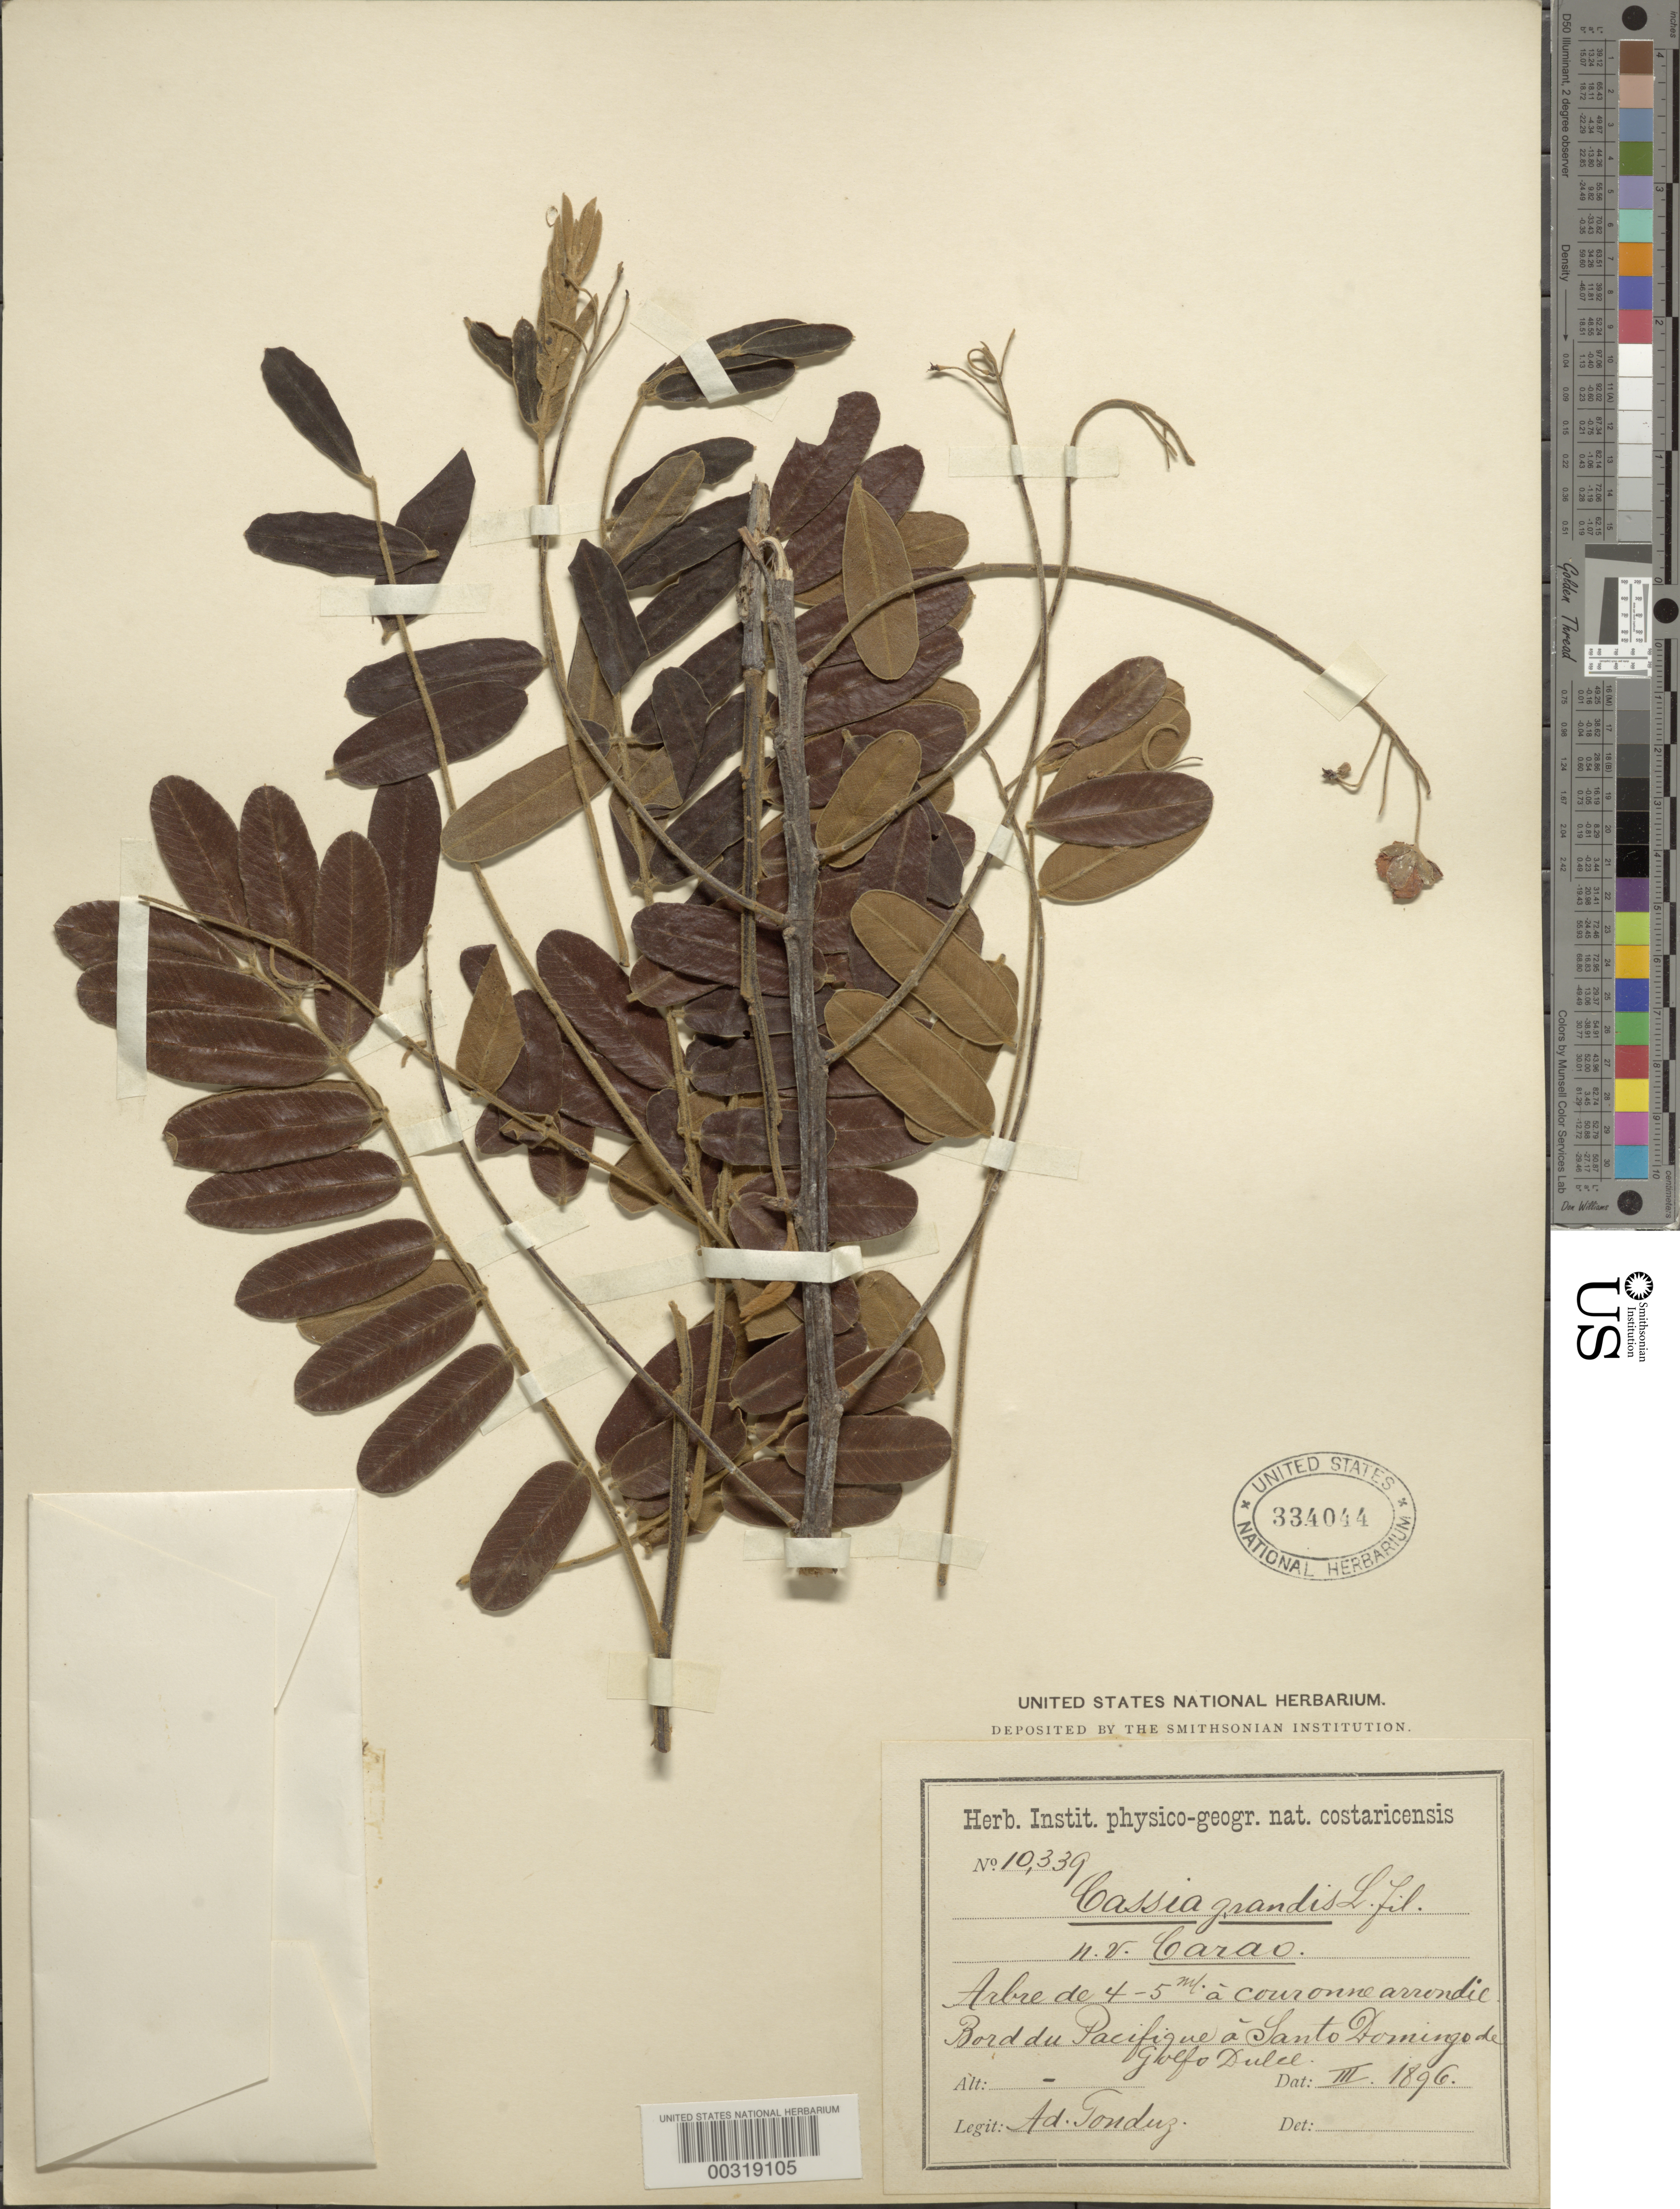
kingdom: Plantae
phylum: Tracheophyta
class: Magnoliopsida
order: Fabales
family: Fabaceae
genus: Cassia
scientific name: Cassia grandis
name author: L. f.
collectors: A. Tonduz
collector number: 10339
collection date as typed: Mar 1896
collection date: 1896-03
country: Costa Rica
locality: Santo Domingo de Golfo Dulce, shore of Pacific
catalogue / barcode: US 334044